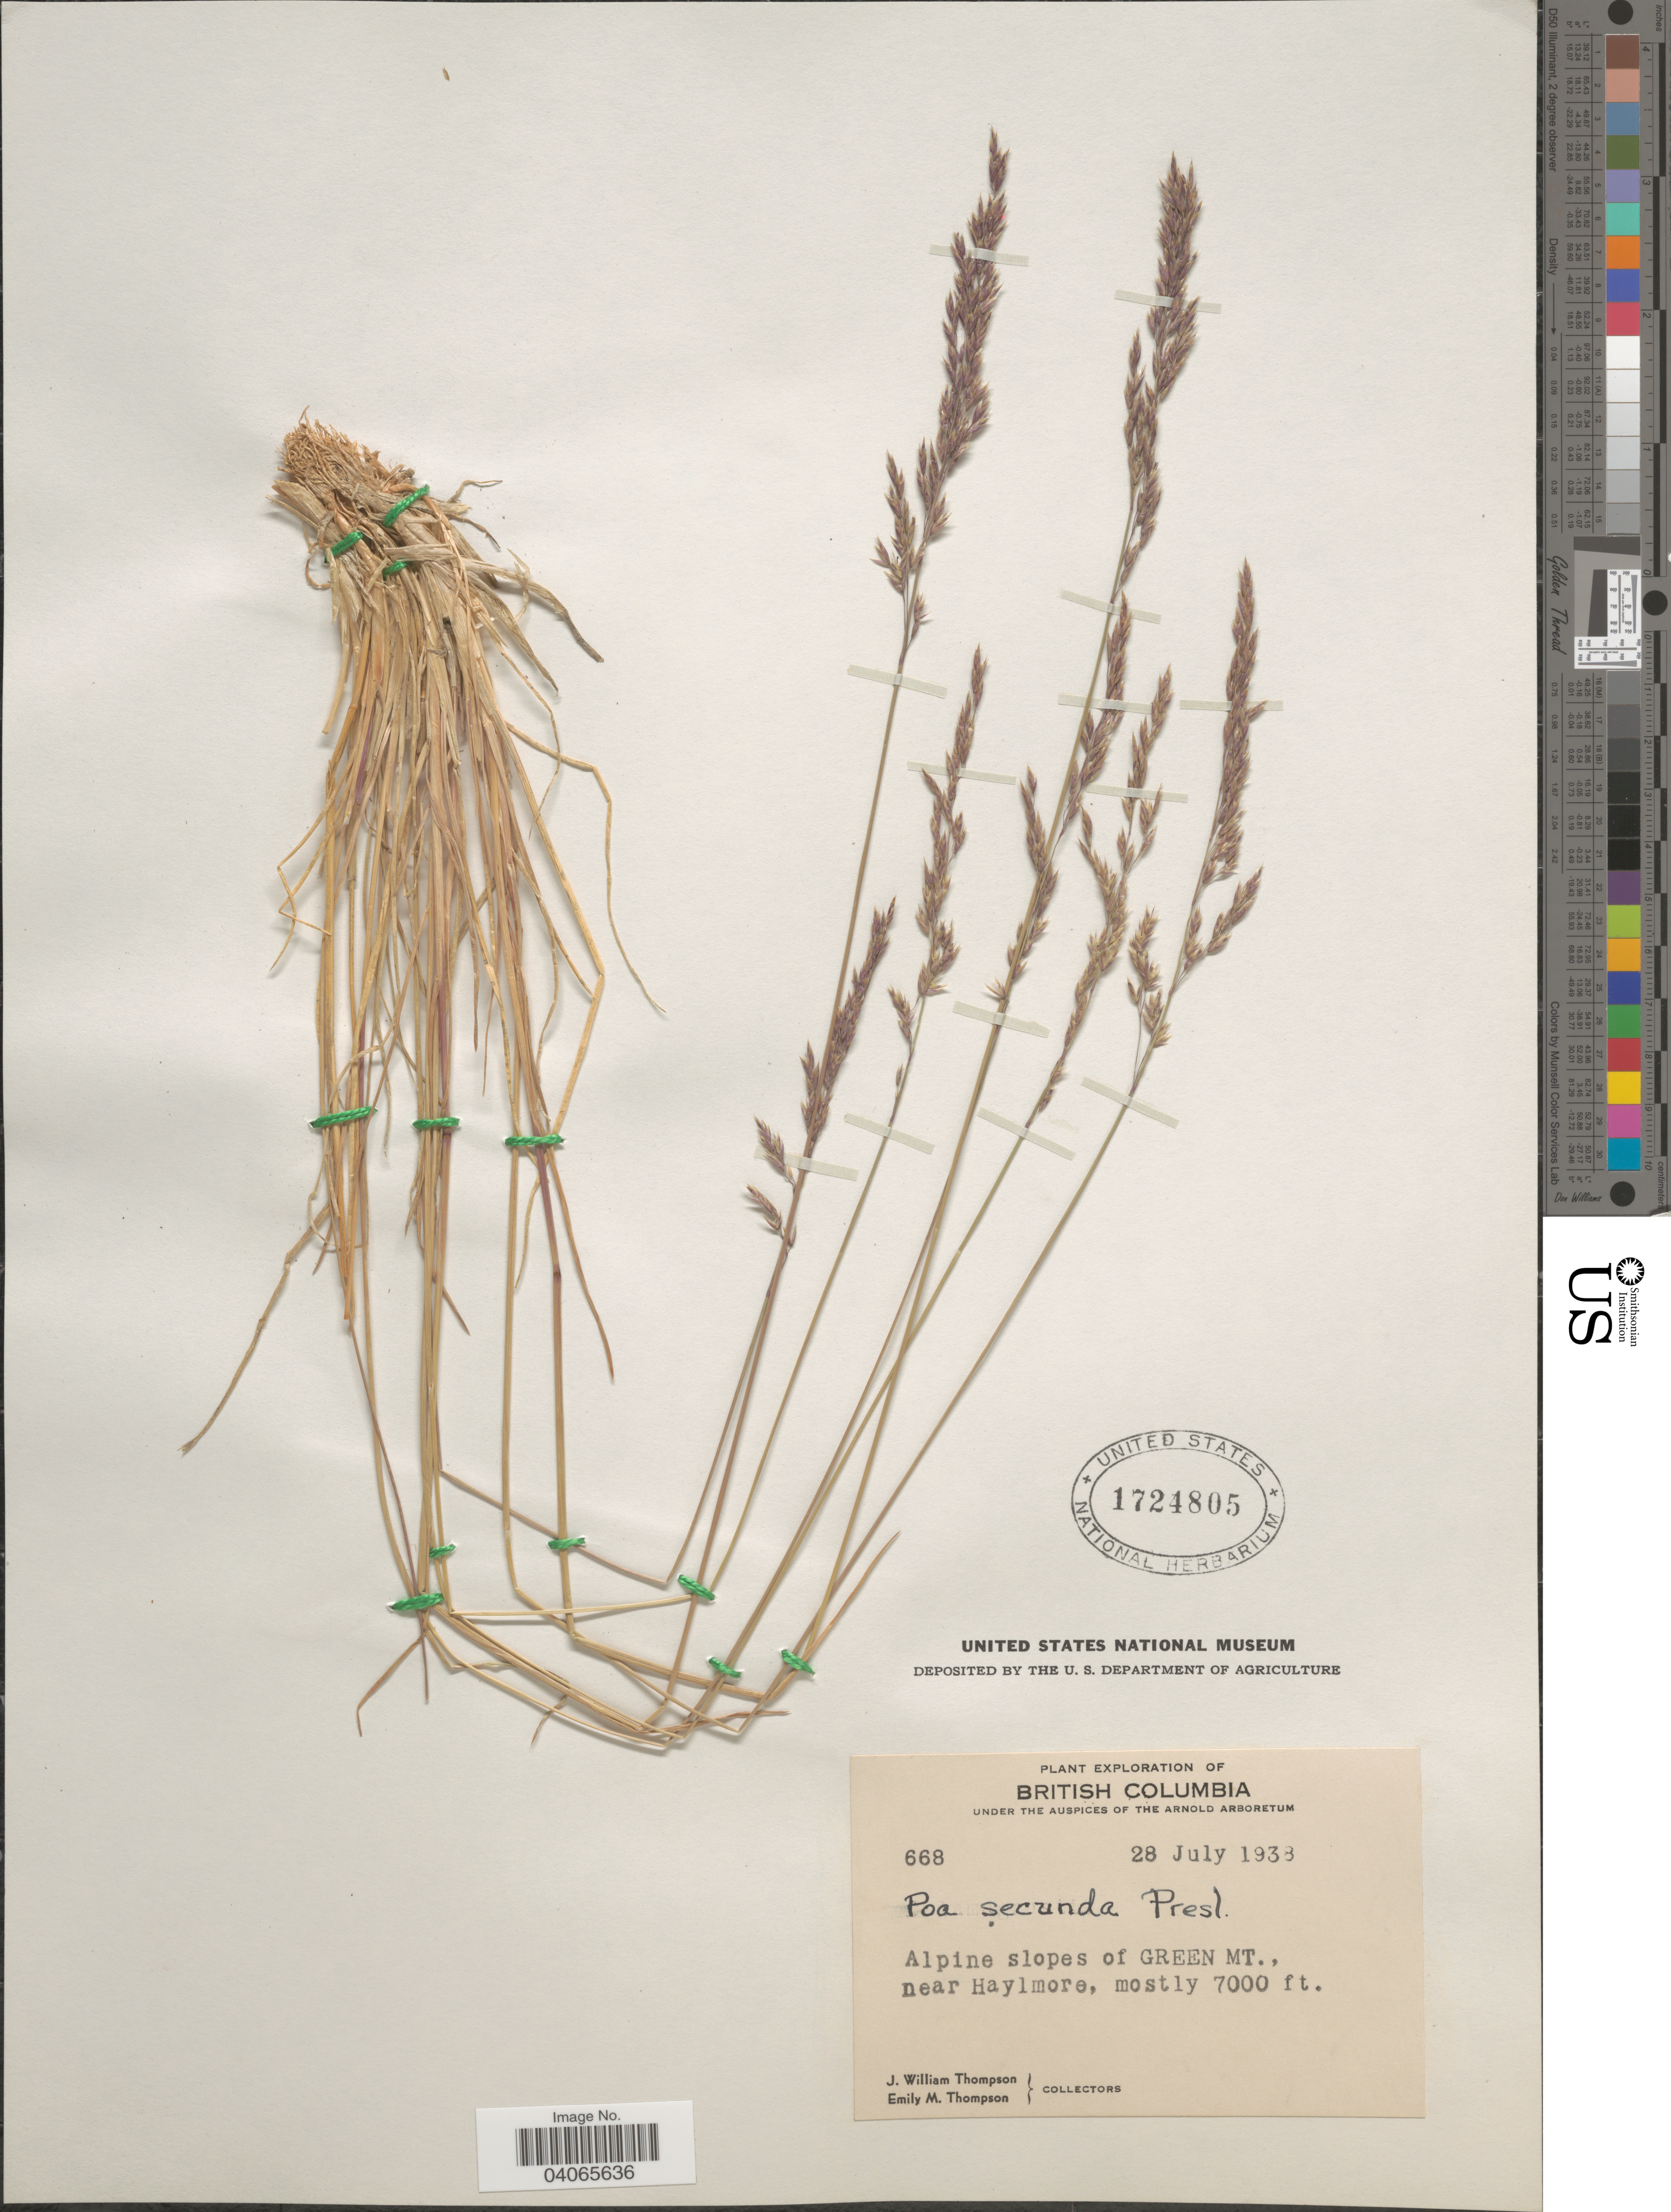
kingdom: Plantae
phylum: Tracheophyta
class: Liliopsida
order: Poales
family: Poaceae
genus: Poa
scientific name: Poa secunda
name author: J. Presl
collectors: J. W. Thompson & E. M. Thompson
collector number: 668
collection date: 1938-07-28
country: Canada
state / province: British Columbia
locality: Plant Exploration of British Columbia. Alpine slopes of Green Mt., near Haylmore.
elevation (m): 2134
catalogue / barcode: US 1724805